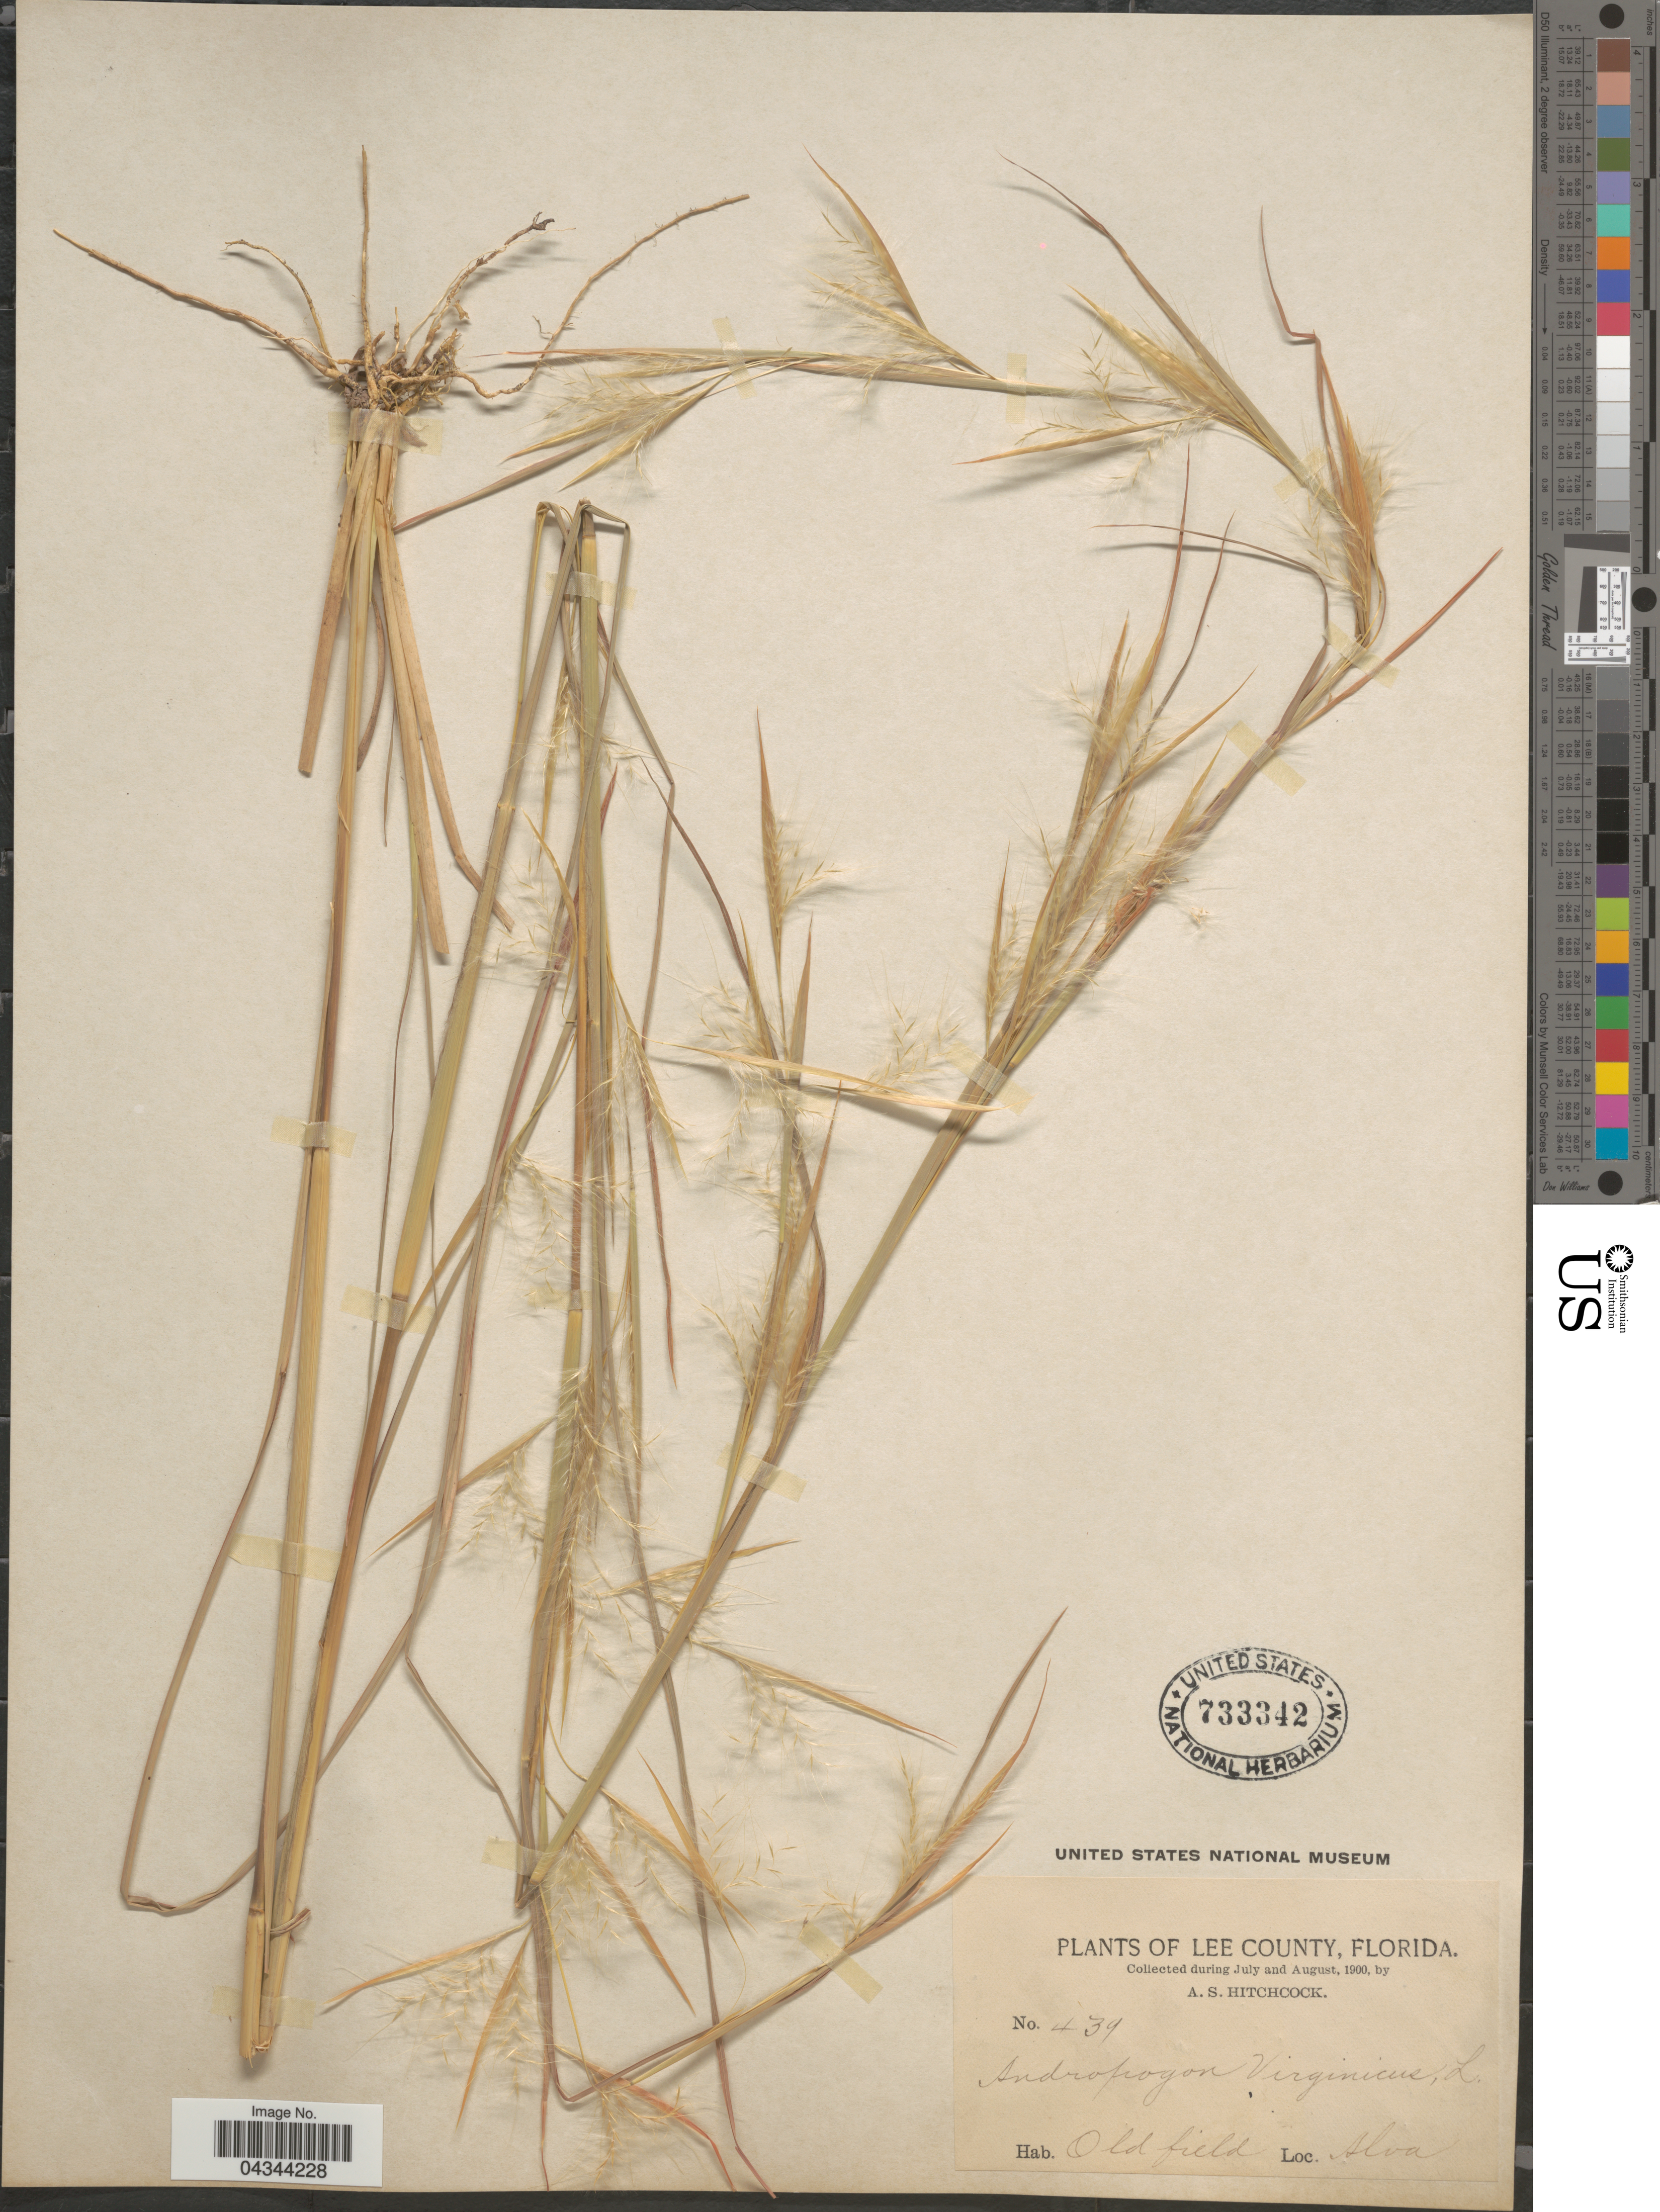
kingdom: Plantae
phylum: Tracheophyta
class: Liliopsida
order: Poales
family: Poaceae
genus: Andropogon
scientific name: Andropogon virginicus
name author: L.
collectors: A. S. Hitchcock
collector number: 439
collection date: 1900-07/1900-08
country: United States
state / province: Florida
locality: Lee County. Old field. Alva.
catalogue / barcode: US 733342